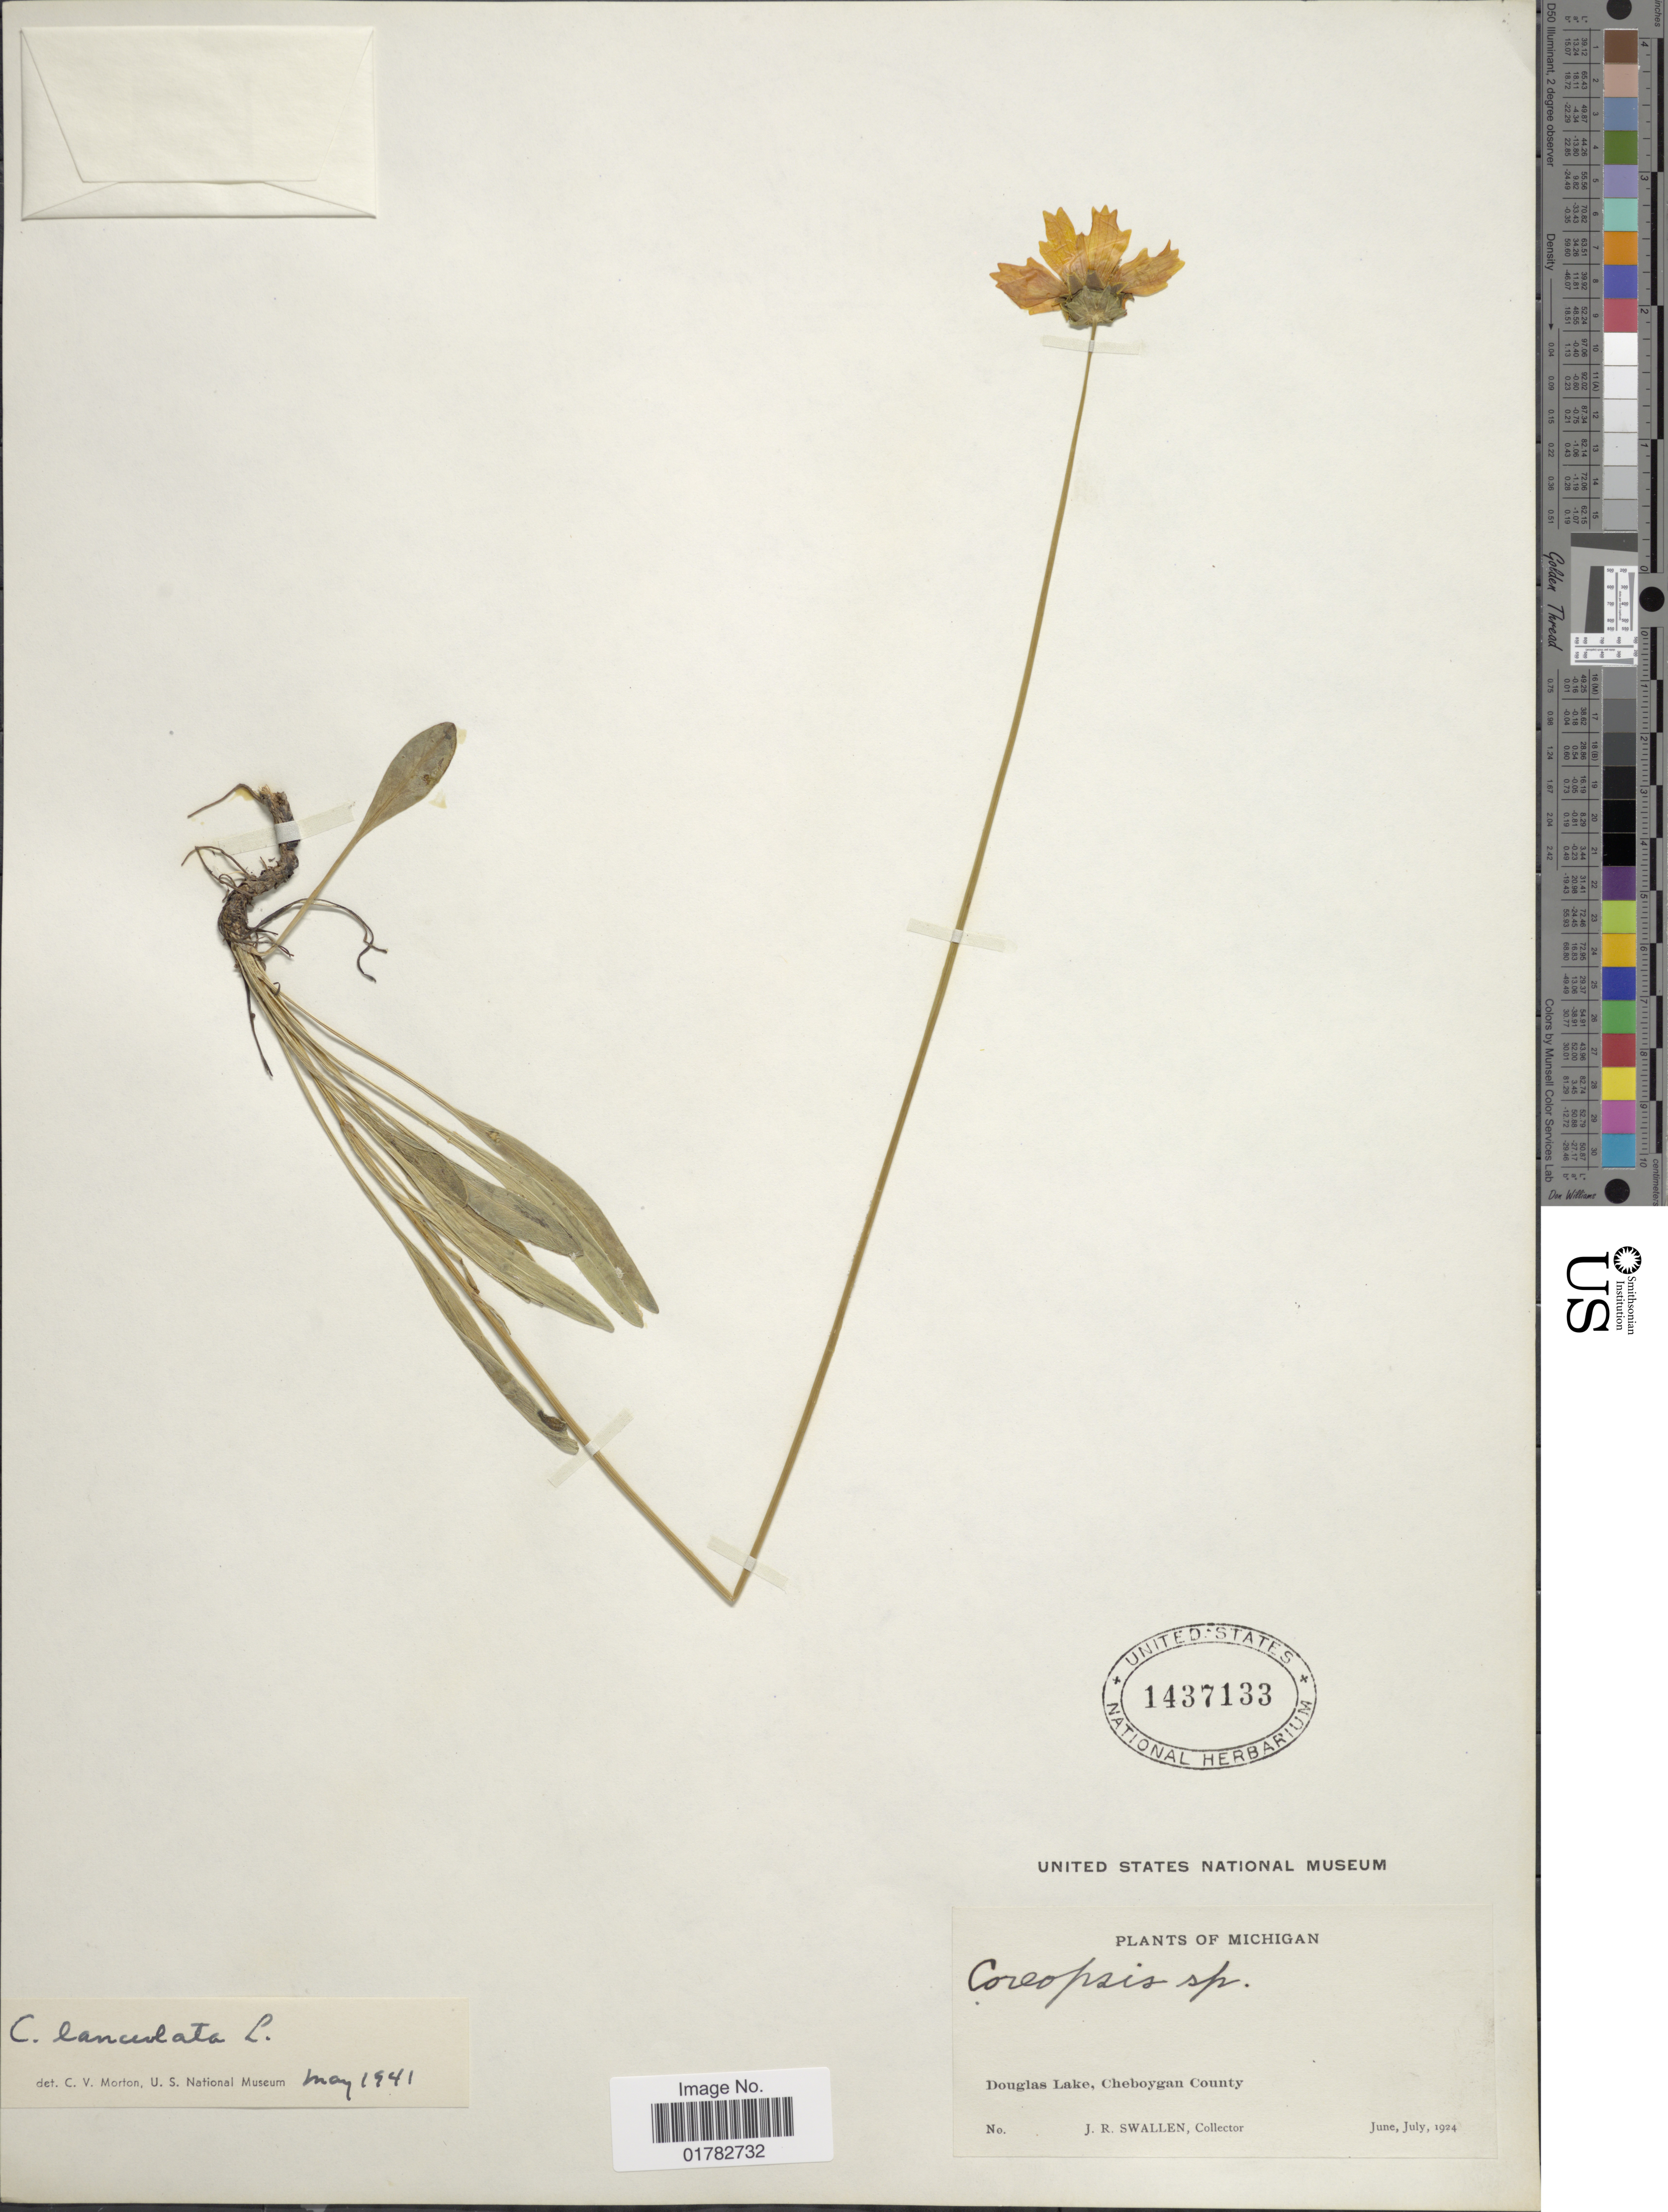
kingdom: Plantae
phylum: Tracheophyta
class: Magnoliopsida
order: Asterales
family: Asteraceae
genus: Coreopsis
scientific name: Coreopsis lanceolata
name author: L.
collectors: J. R. Swallen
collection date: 1924-06/1924-07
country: United States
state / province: Michigan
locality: Douglas Lake, Cheboygan County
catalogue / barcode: US 1437133